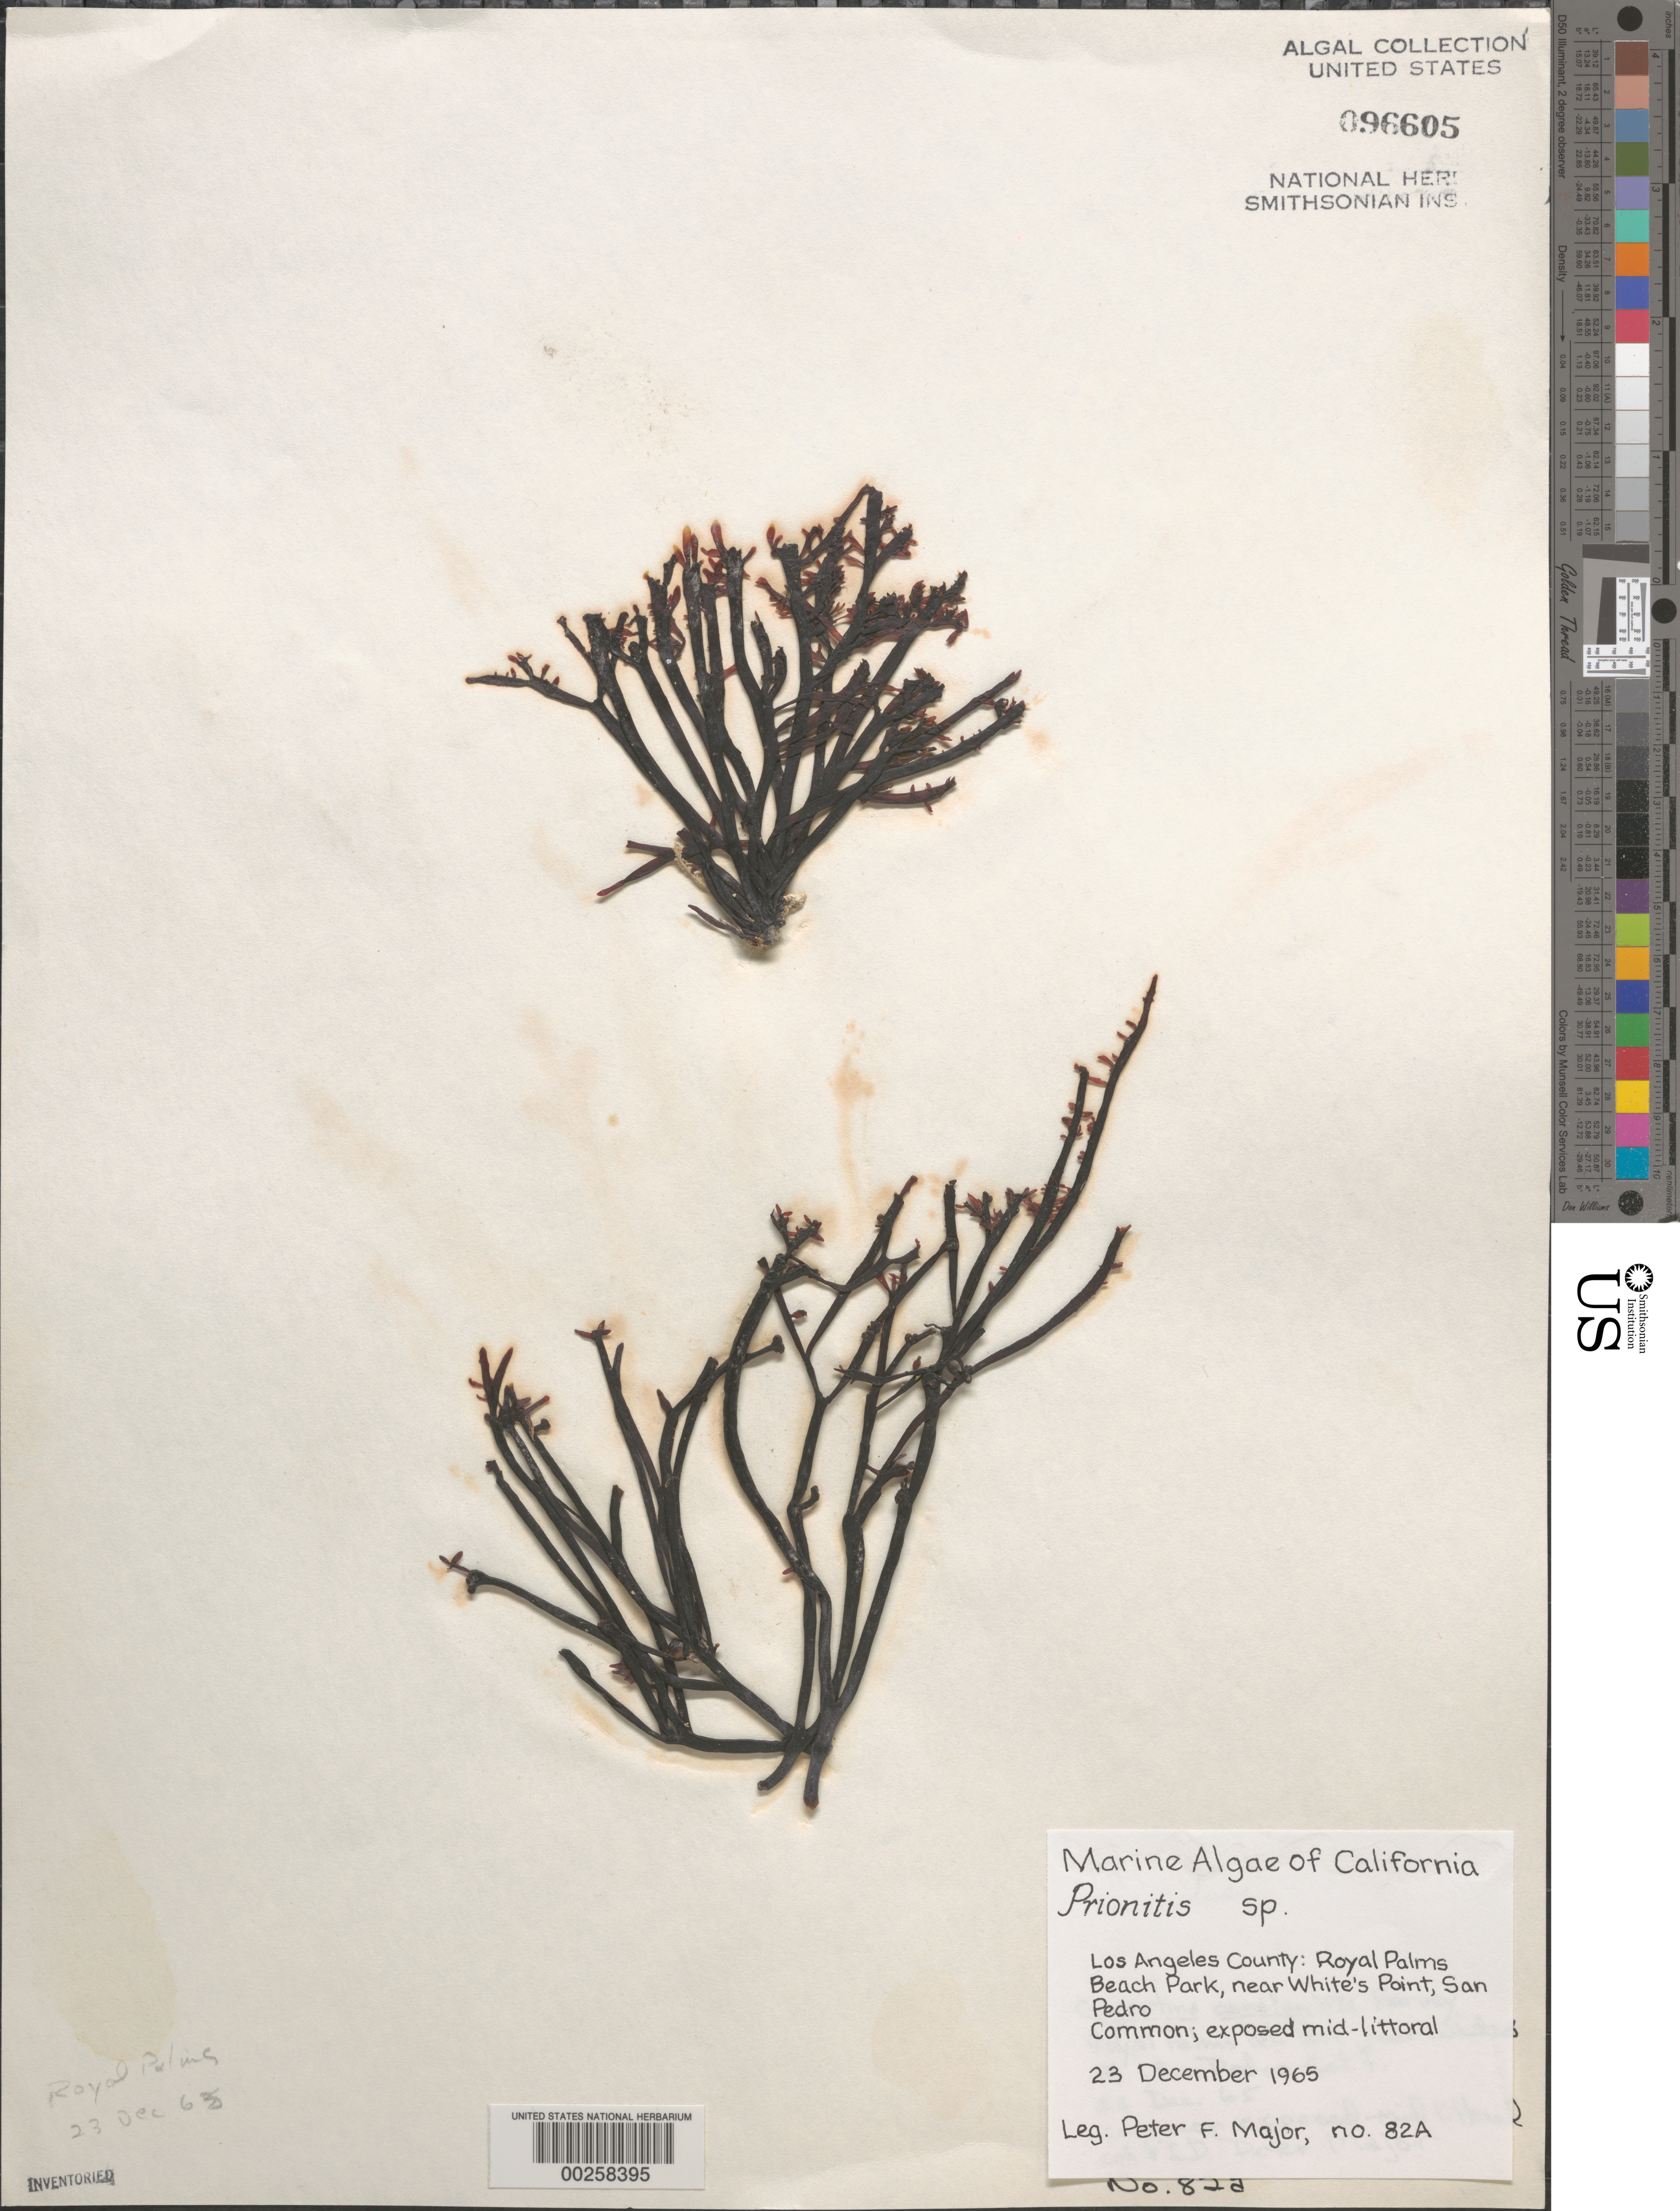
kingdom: Plantae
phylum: Rhodophyta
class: Florideophyceae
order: Cryptonemiales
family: Cryptonemiaceae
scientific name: Prionitis sp.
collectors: P. Major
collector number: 82a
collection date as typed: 23 Dec 1965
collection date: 1965-12-23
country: United States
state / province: California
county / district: Los Angeles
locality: Royal Palms Beach Park, near Whites Point, San Pedro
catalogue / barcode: US 96605